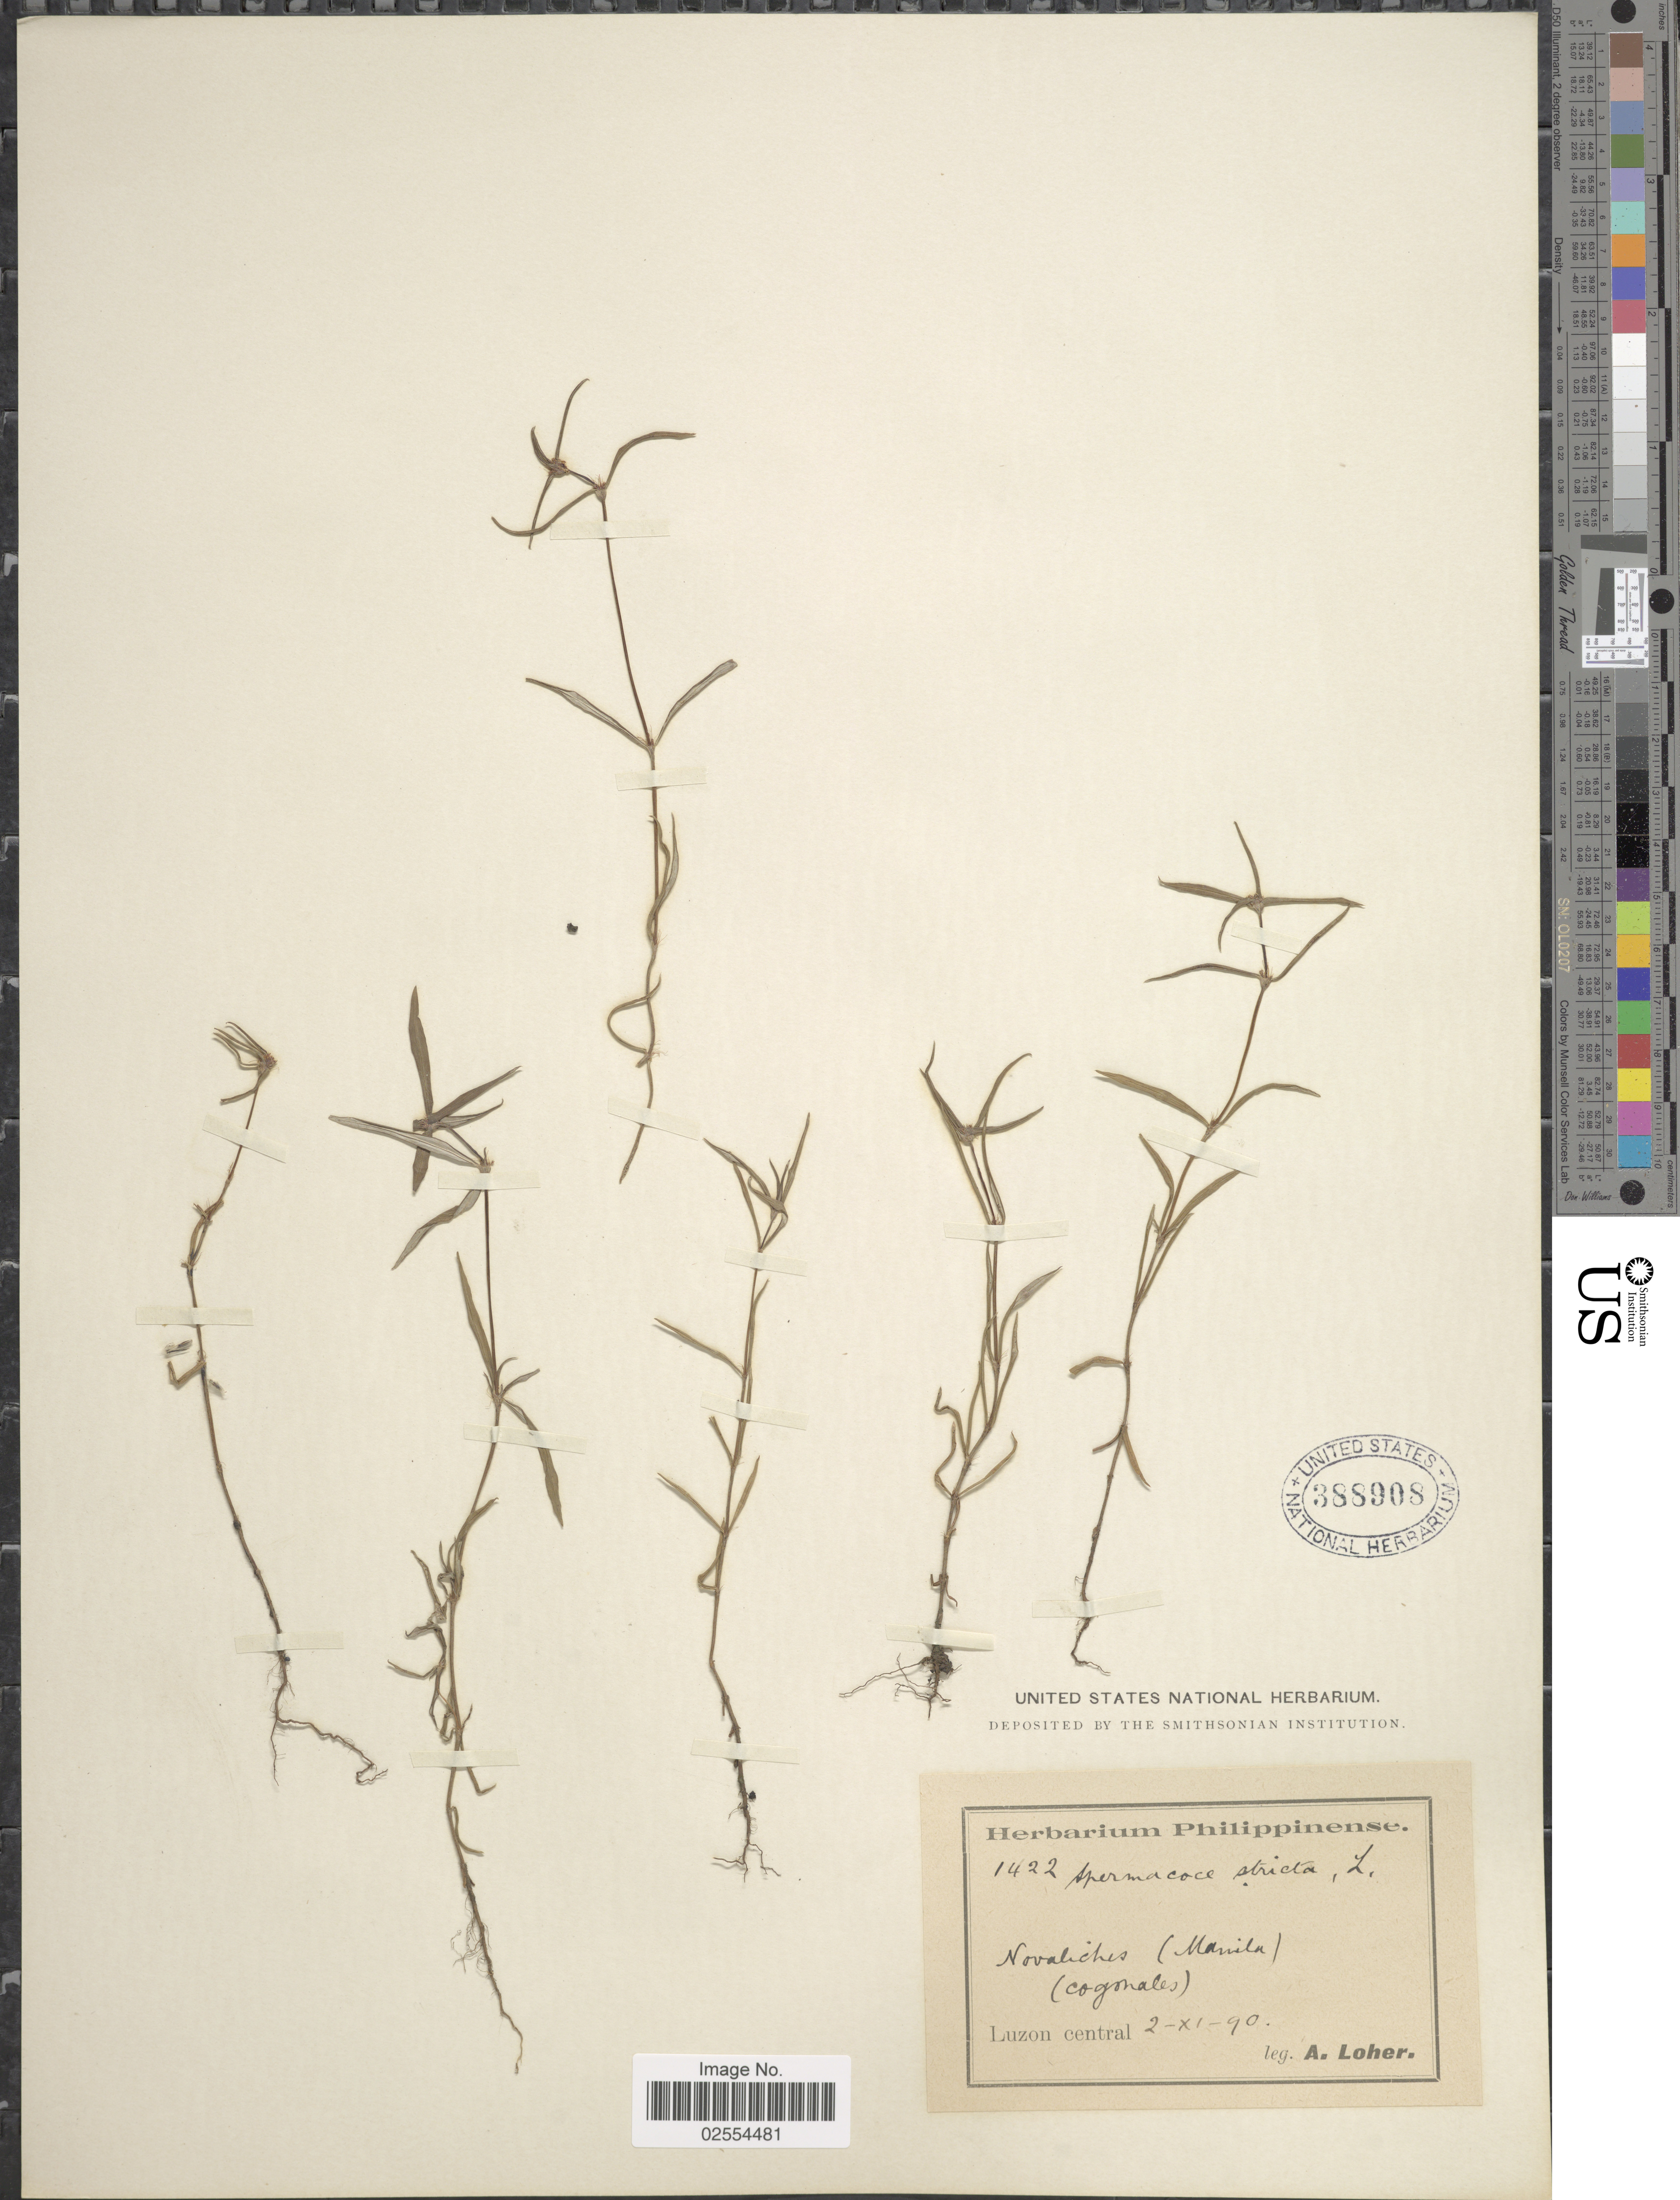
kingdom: Plantae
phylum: Tracheophyta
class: Magnoliopsida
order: Gentianales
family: Rubiaceae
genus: Spermacoce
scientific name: Spermacoce stricta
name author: L. f.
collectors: A. Loher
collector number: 1422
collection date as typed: Transcribed d/m/y: 2/11/90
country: Philippines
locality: Novaliches (Manila) (cogonales)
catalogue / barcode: US 388908